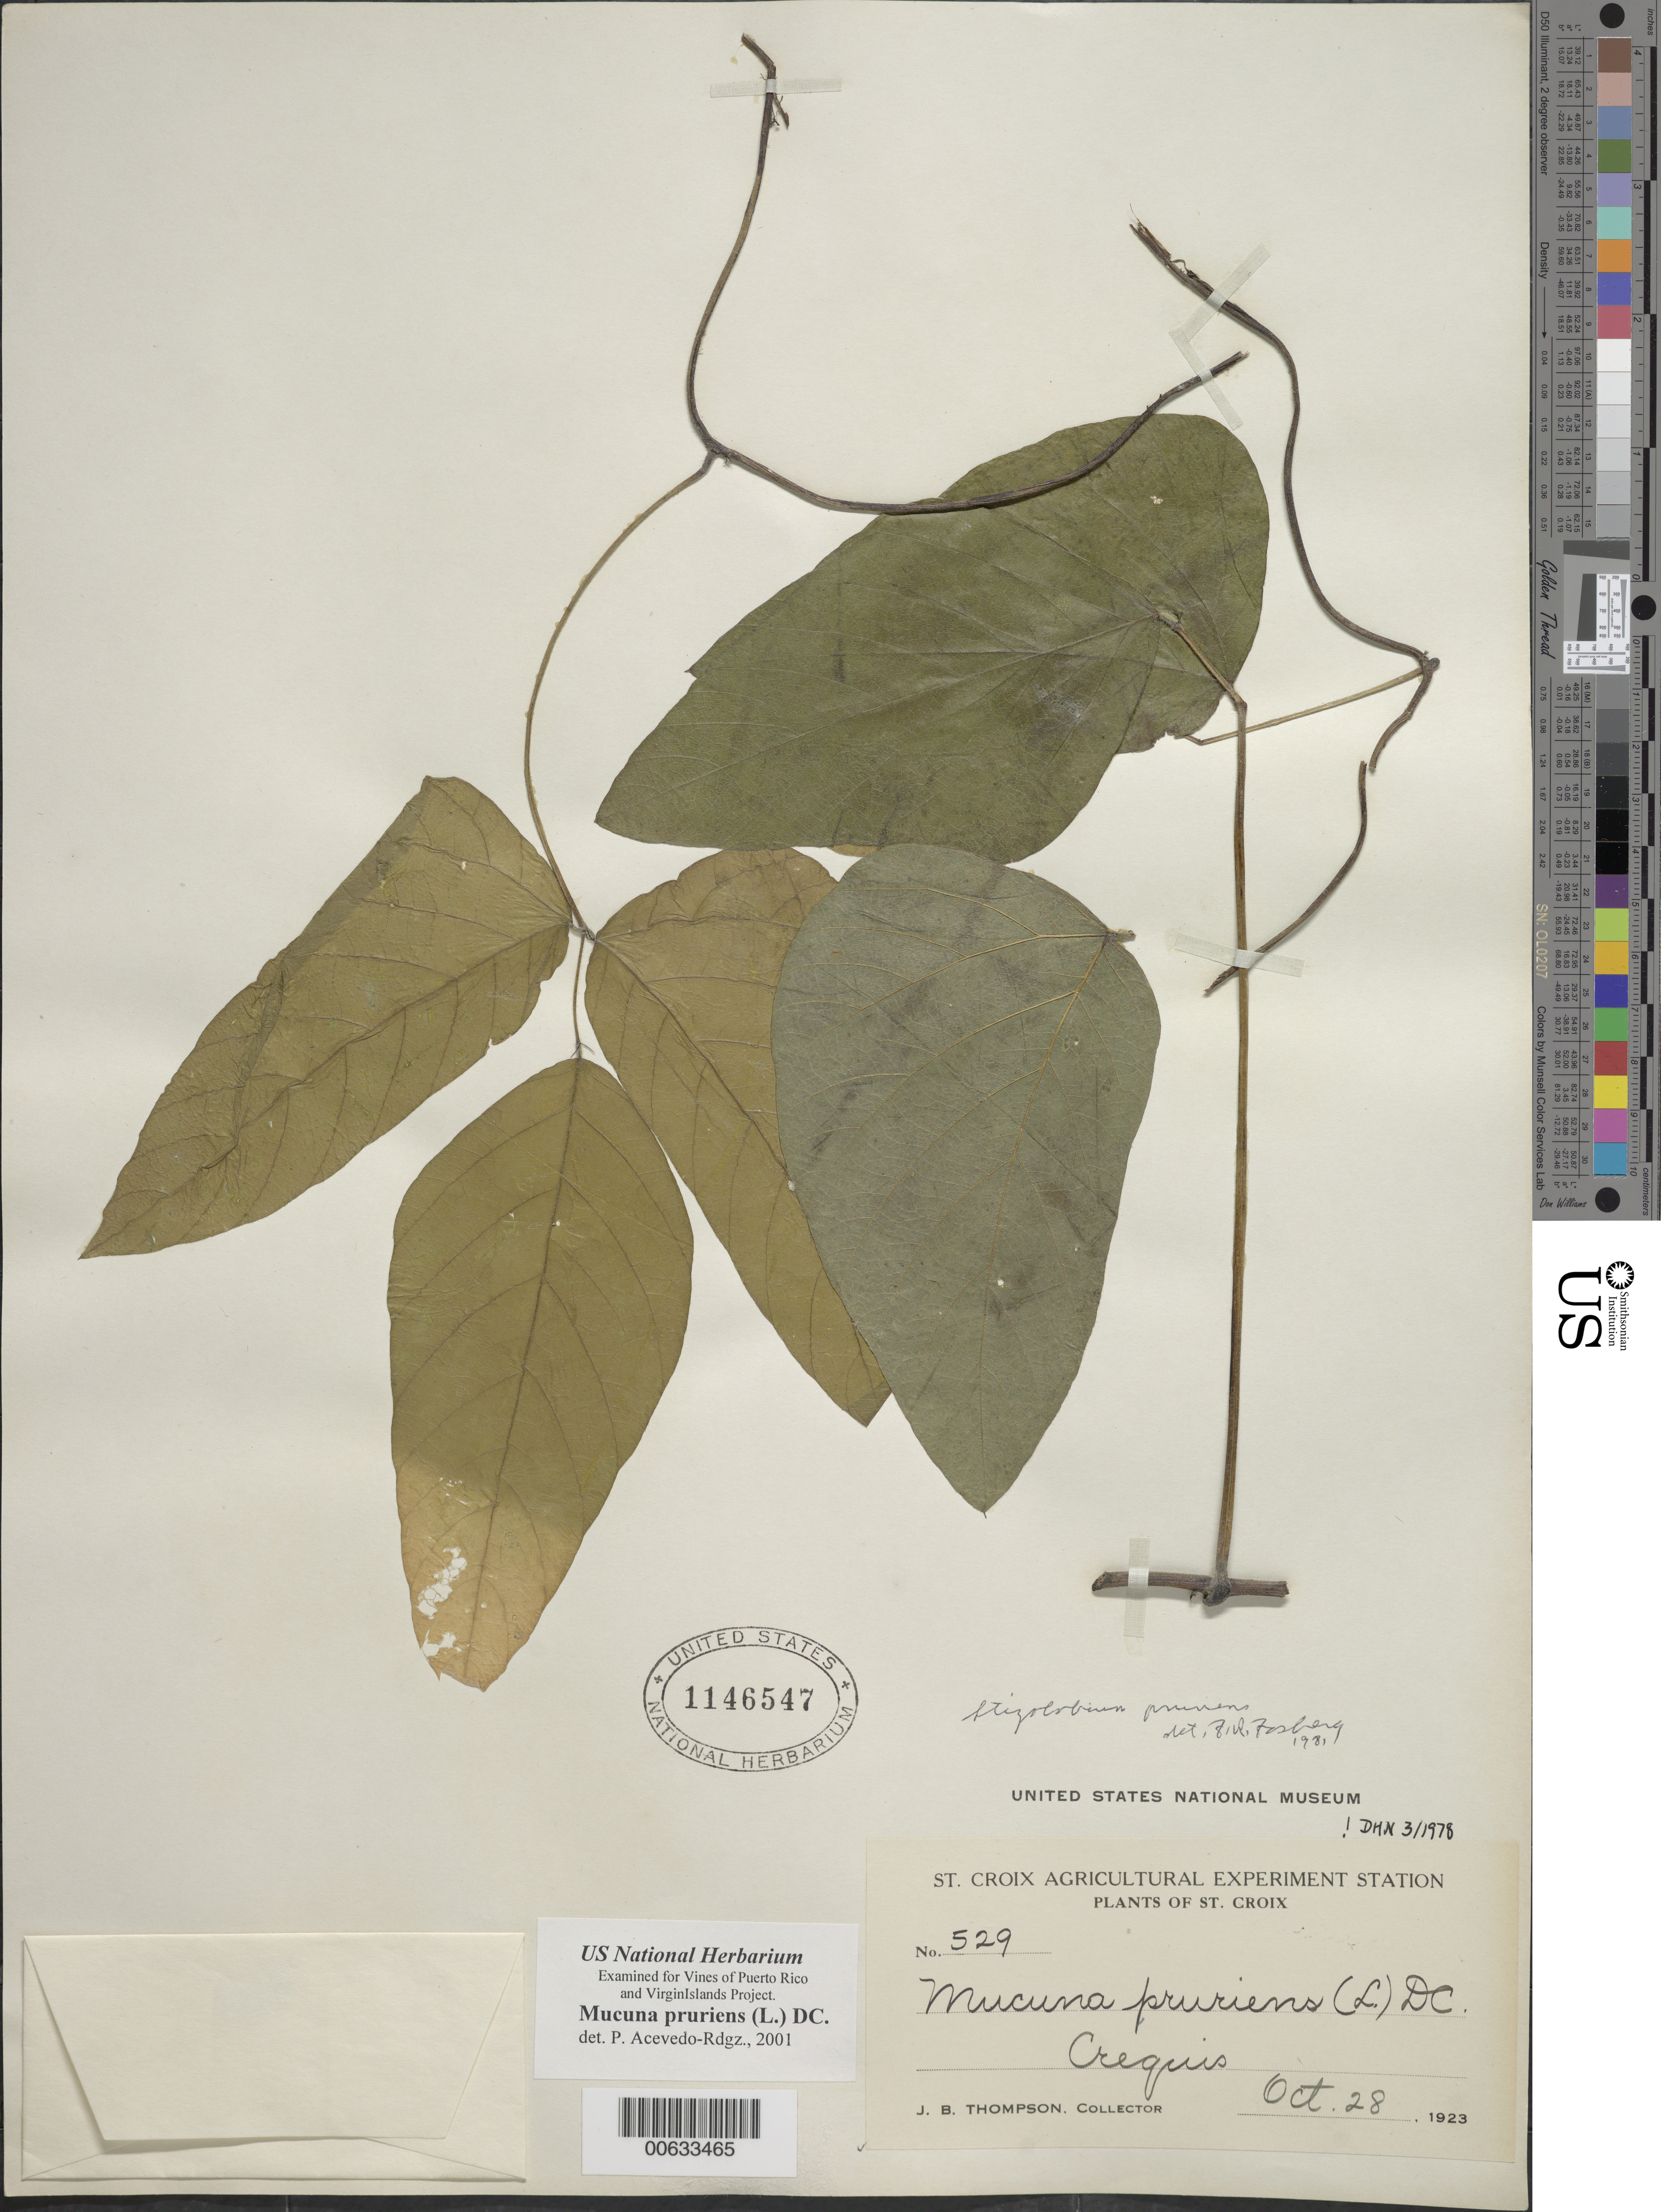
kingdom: Plantae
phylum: Tracheophyta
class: Magnoliopsida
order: Fabales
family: Fabaceae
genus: Mucuna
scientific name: Mucuna pruriens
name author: (L.) DC.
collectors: J. B. Thompson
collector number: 529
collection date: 1923-10-28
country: U.S. Virgin Islands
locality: St. Croix, Crequis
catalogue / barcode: US 1146547